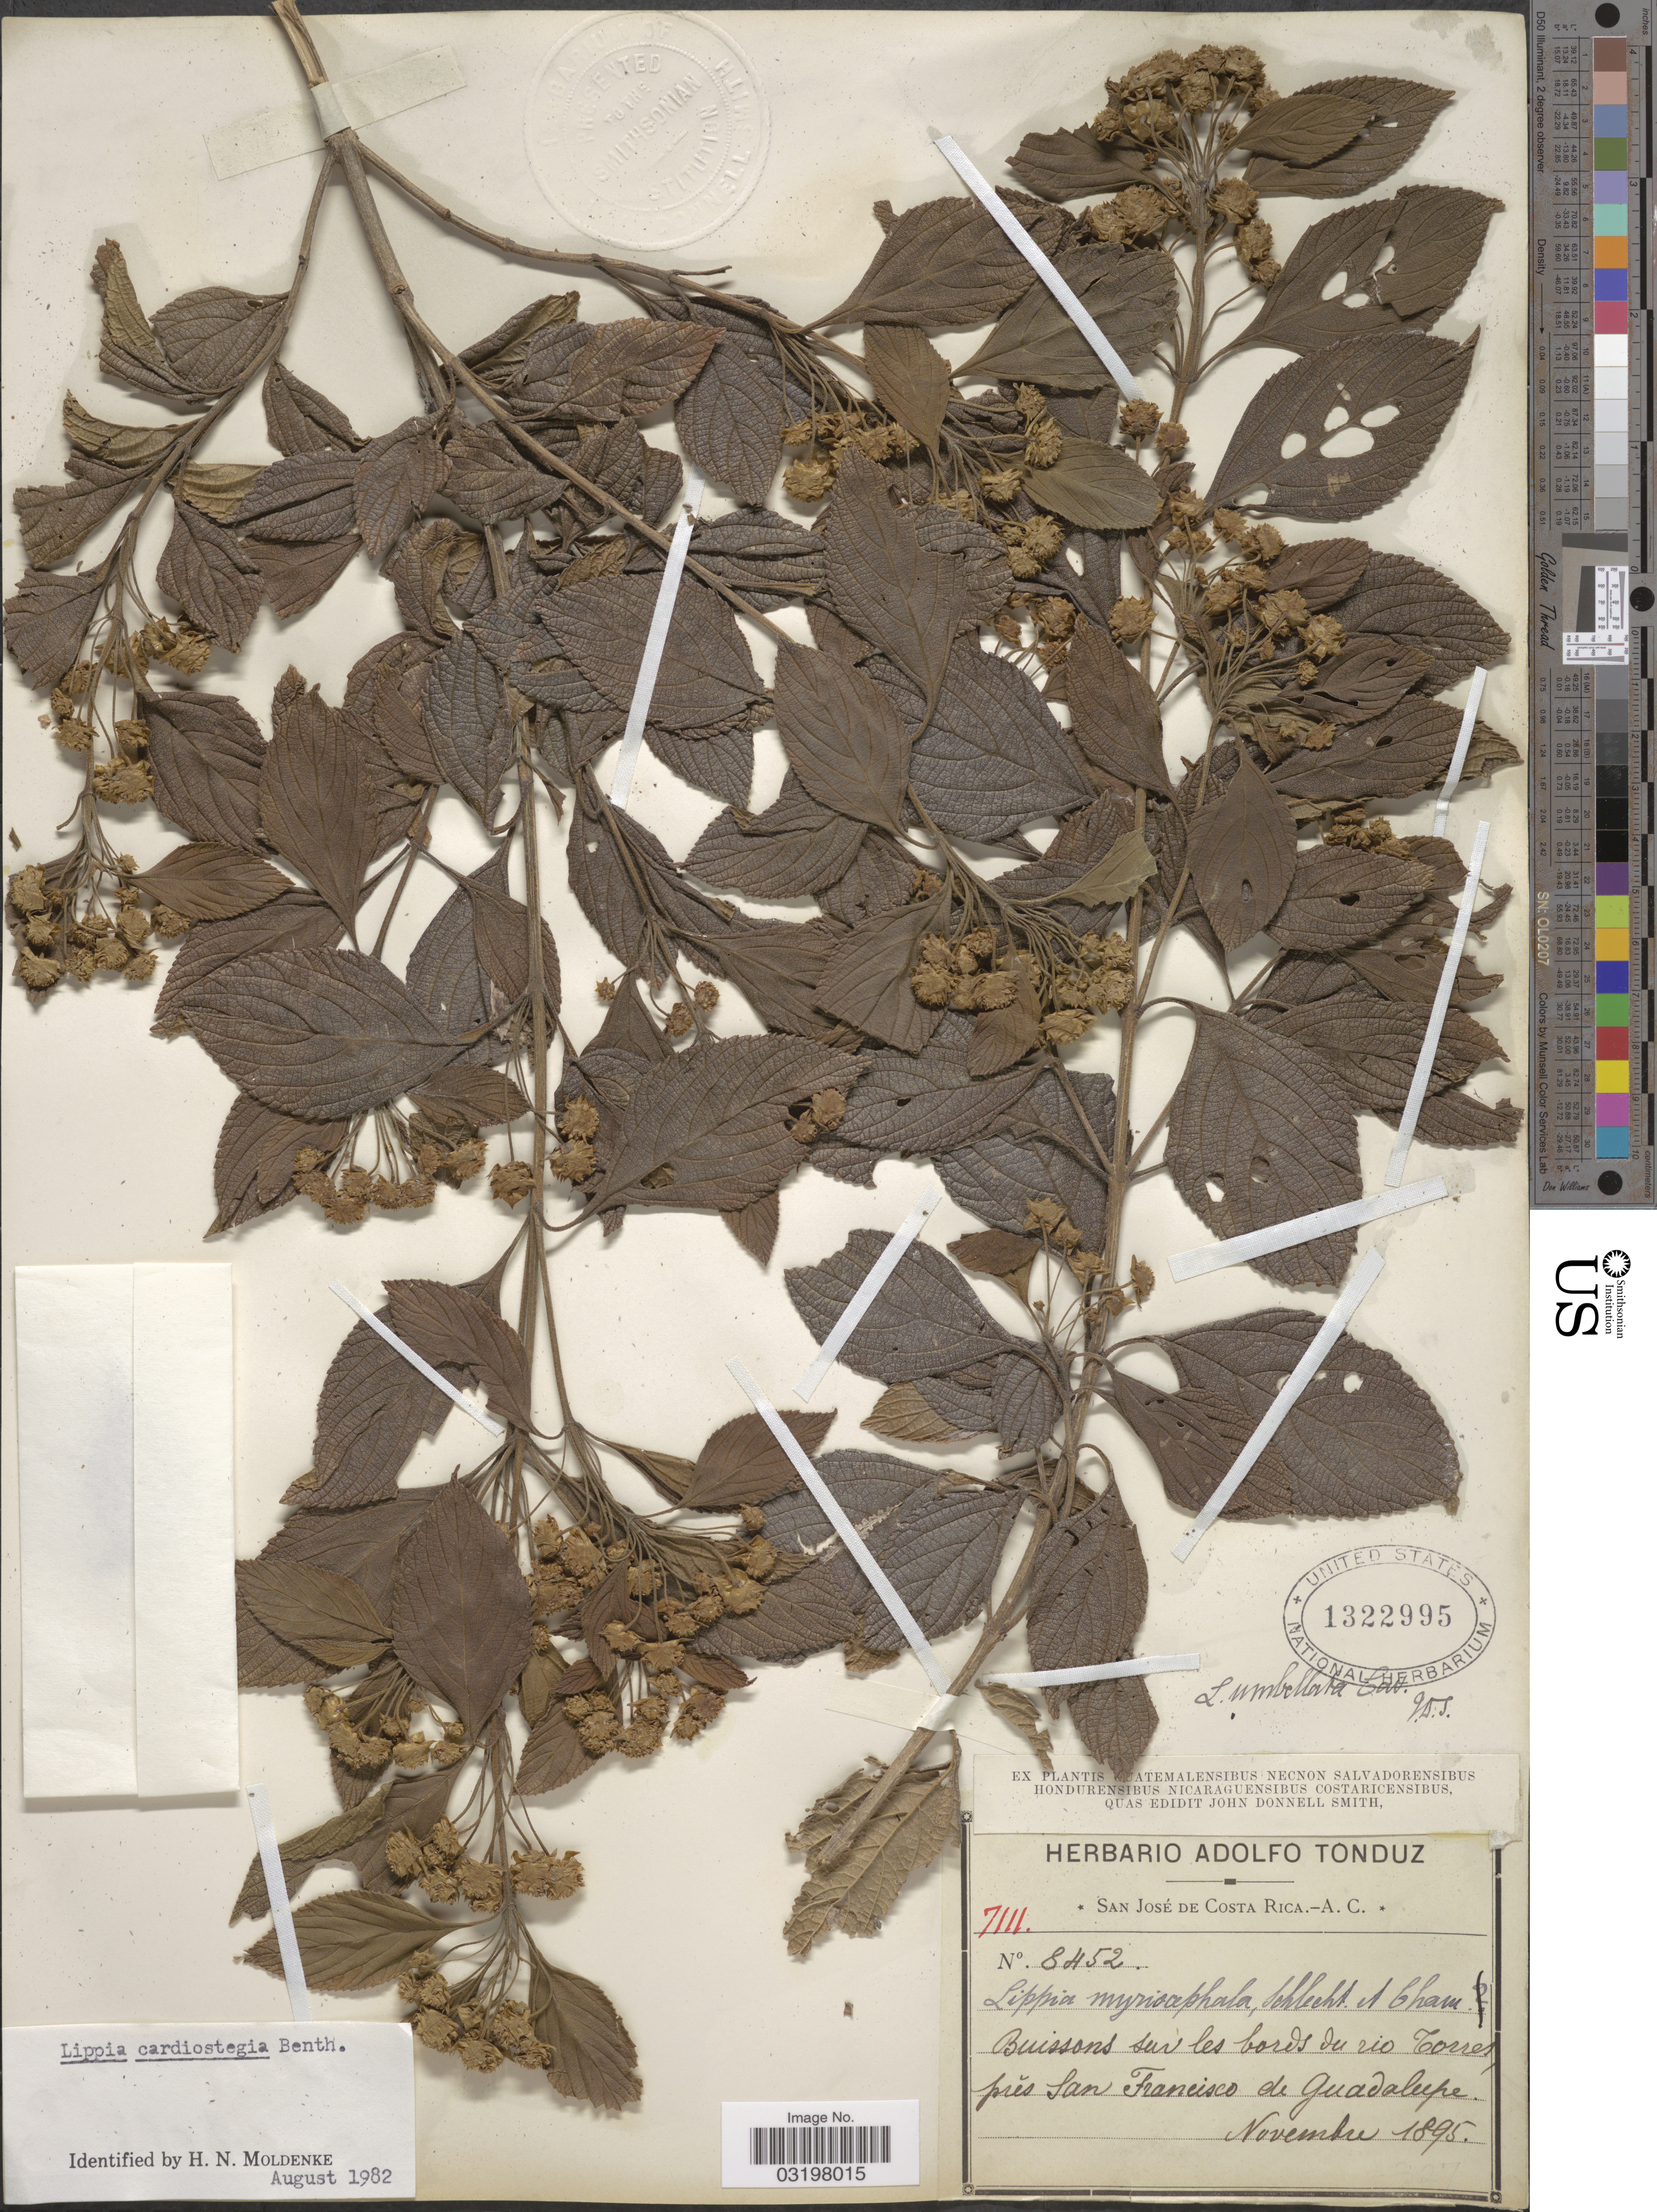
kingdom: Plantae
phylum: Tracheophyta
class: Magnoliopsida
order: Lamiales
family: Verbenaceae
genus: Lippia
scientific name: Lippia cardiostegia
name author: Benth.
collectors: ex Herb. Adolfo Tonduz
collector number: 8452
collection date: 1895-11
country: Costa Rica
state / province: San José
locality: Buissons sur les bords du rio Torres, près San Francisco de Guadalupe.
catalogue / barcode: US 1322995